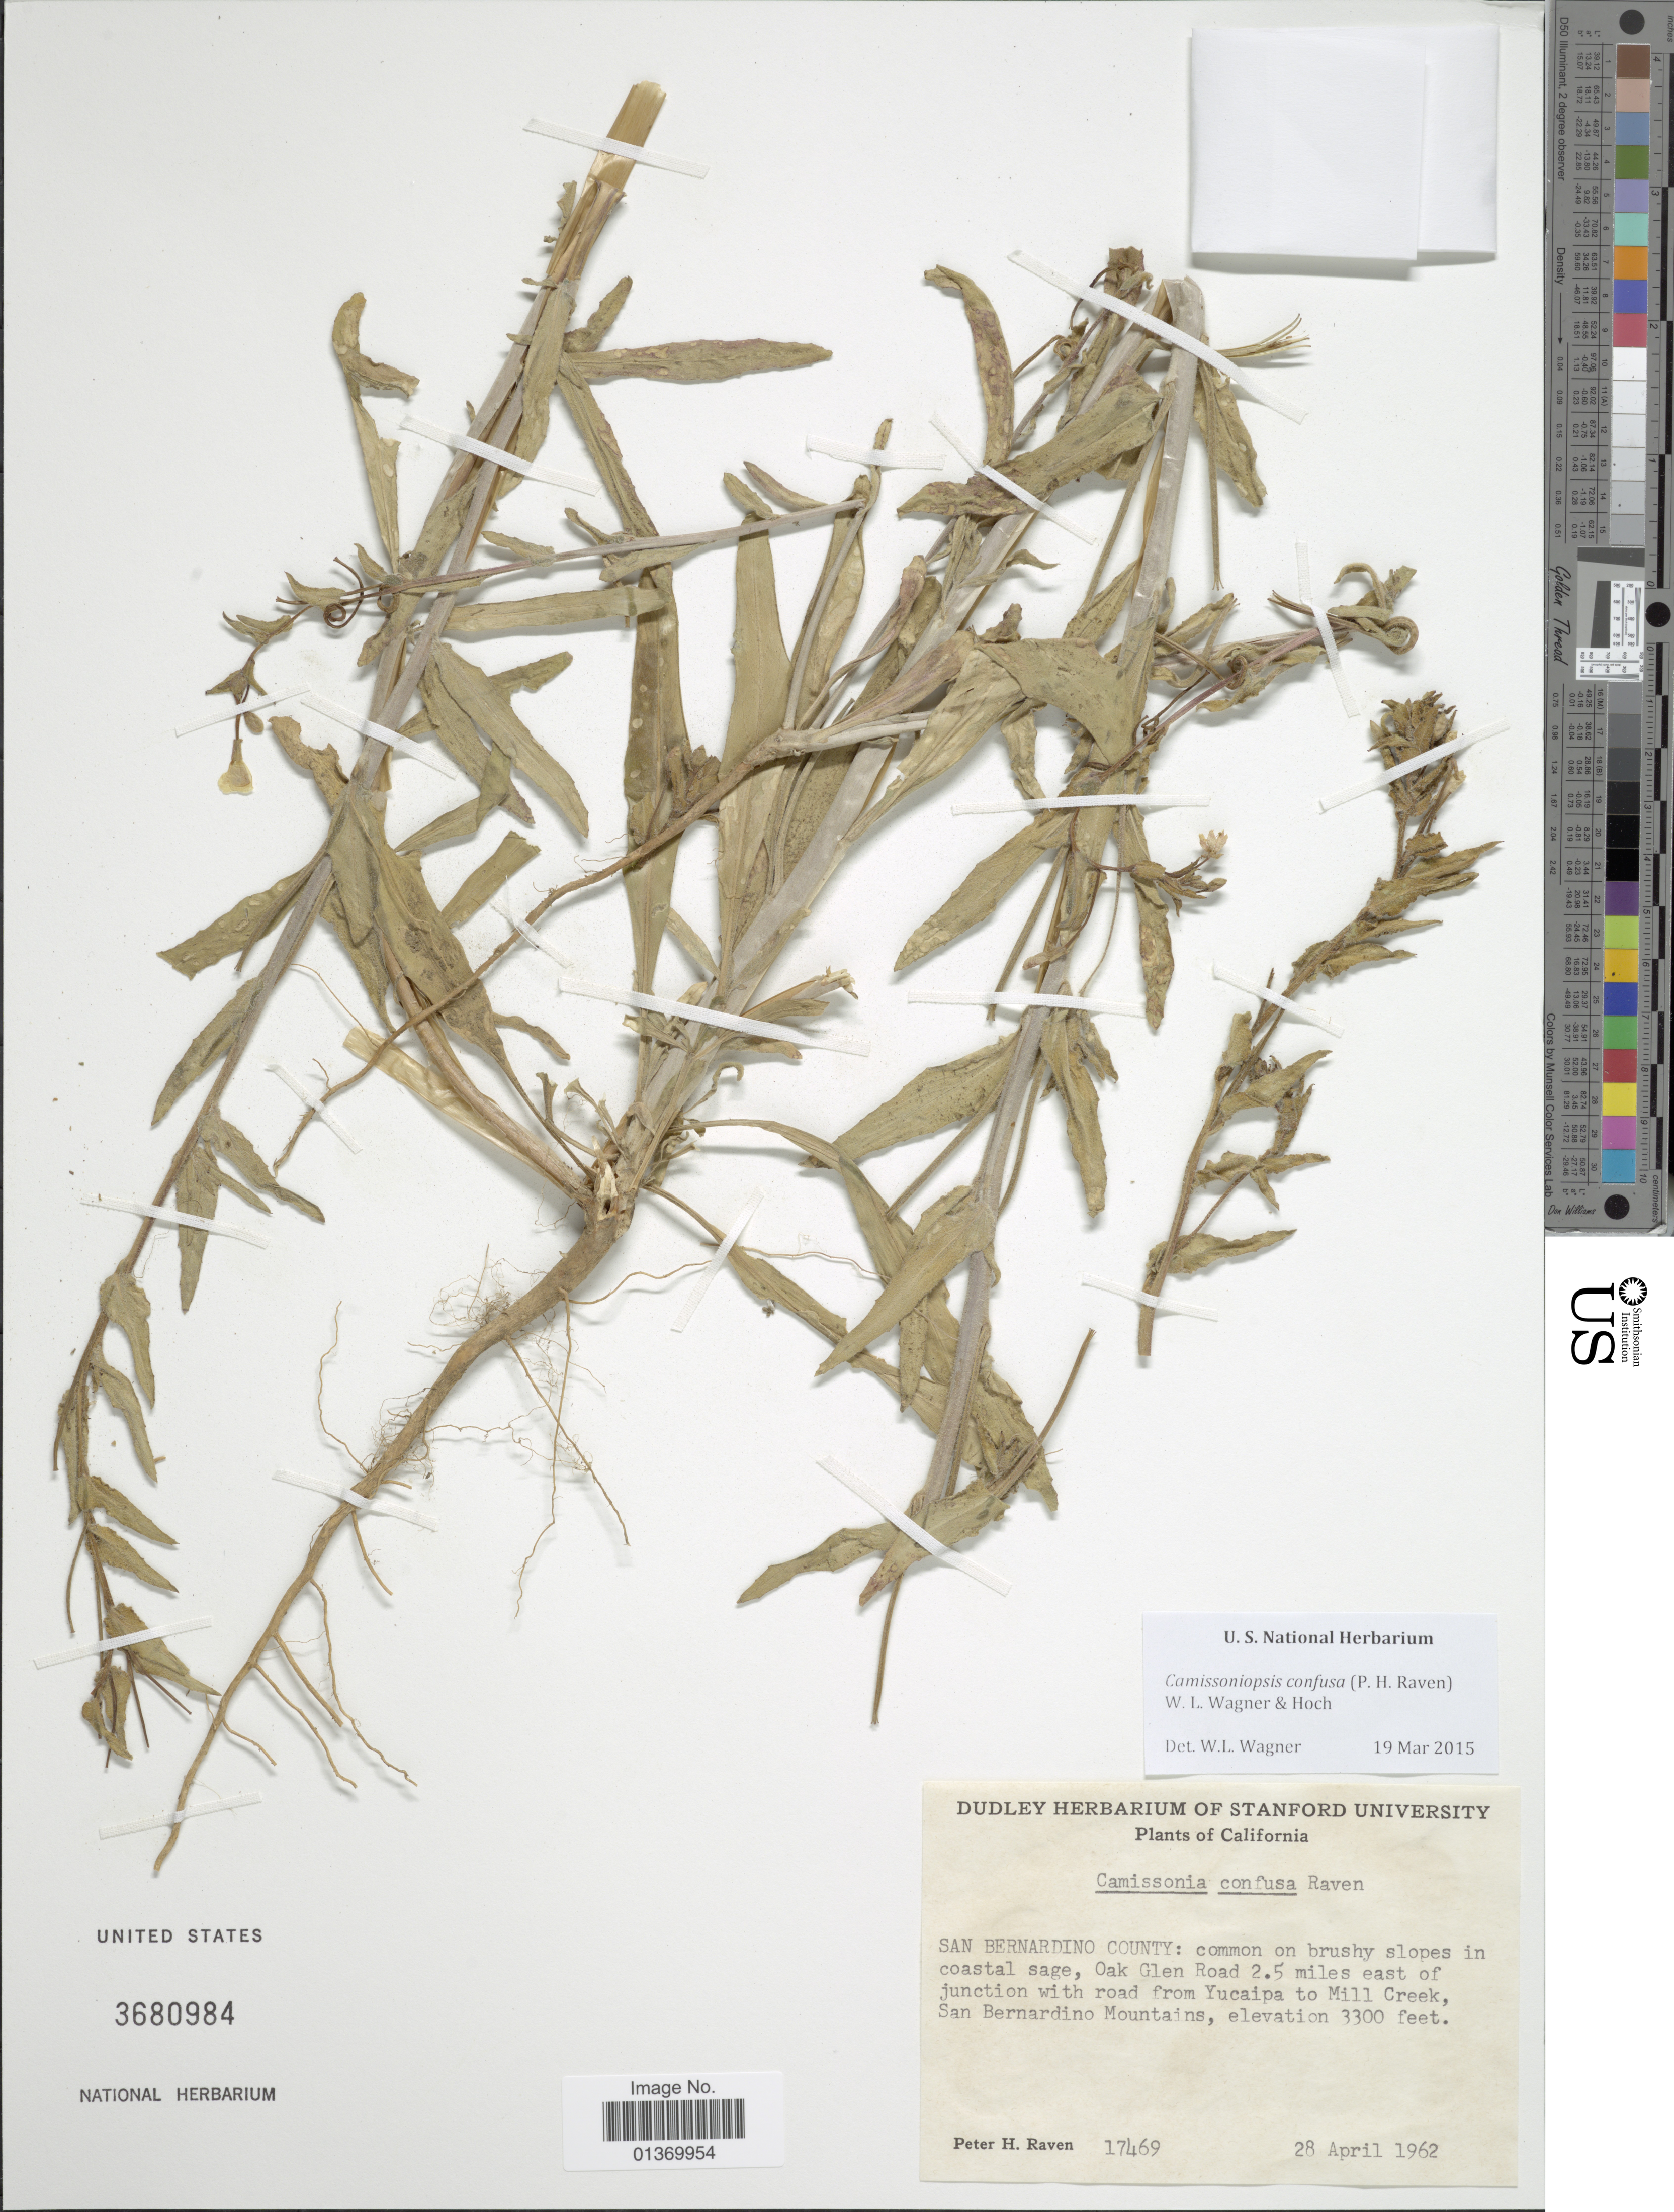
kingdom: Plantae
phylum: Tracheophyta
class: Magnoliopsida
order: Myrtales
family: Onagraceae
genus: Camissoniopsis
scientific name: Camissoniopsis confusa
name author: (P.H. Raven) W.L. Wagner & Hoch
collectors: P. H. Raven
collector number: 17469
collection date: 1962-04-28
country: United States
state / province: California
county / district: San Bernardino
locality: San Bernardino County: Oak Glen Road 2.5 miles east of junction with road from Yucaipa to Mill Creek, San Bernardino Mountains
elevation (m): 1006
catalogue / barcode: US 3680984